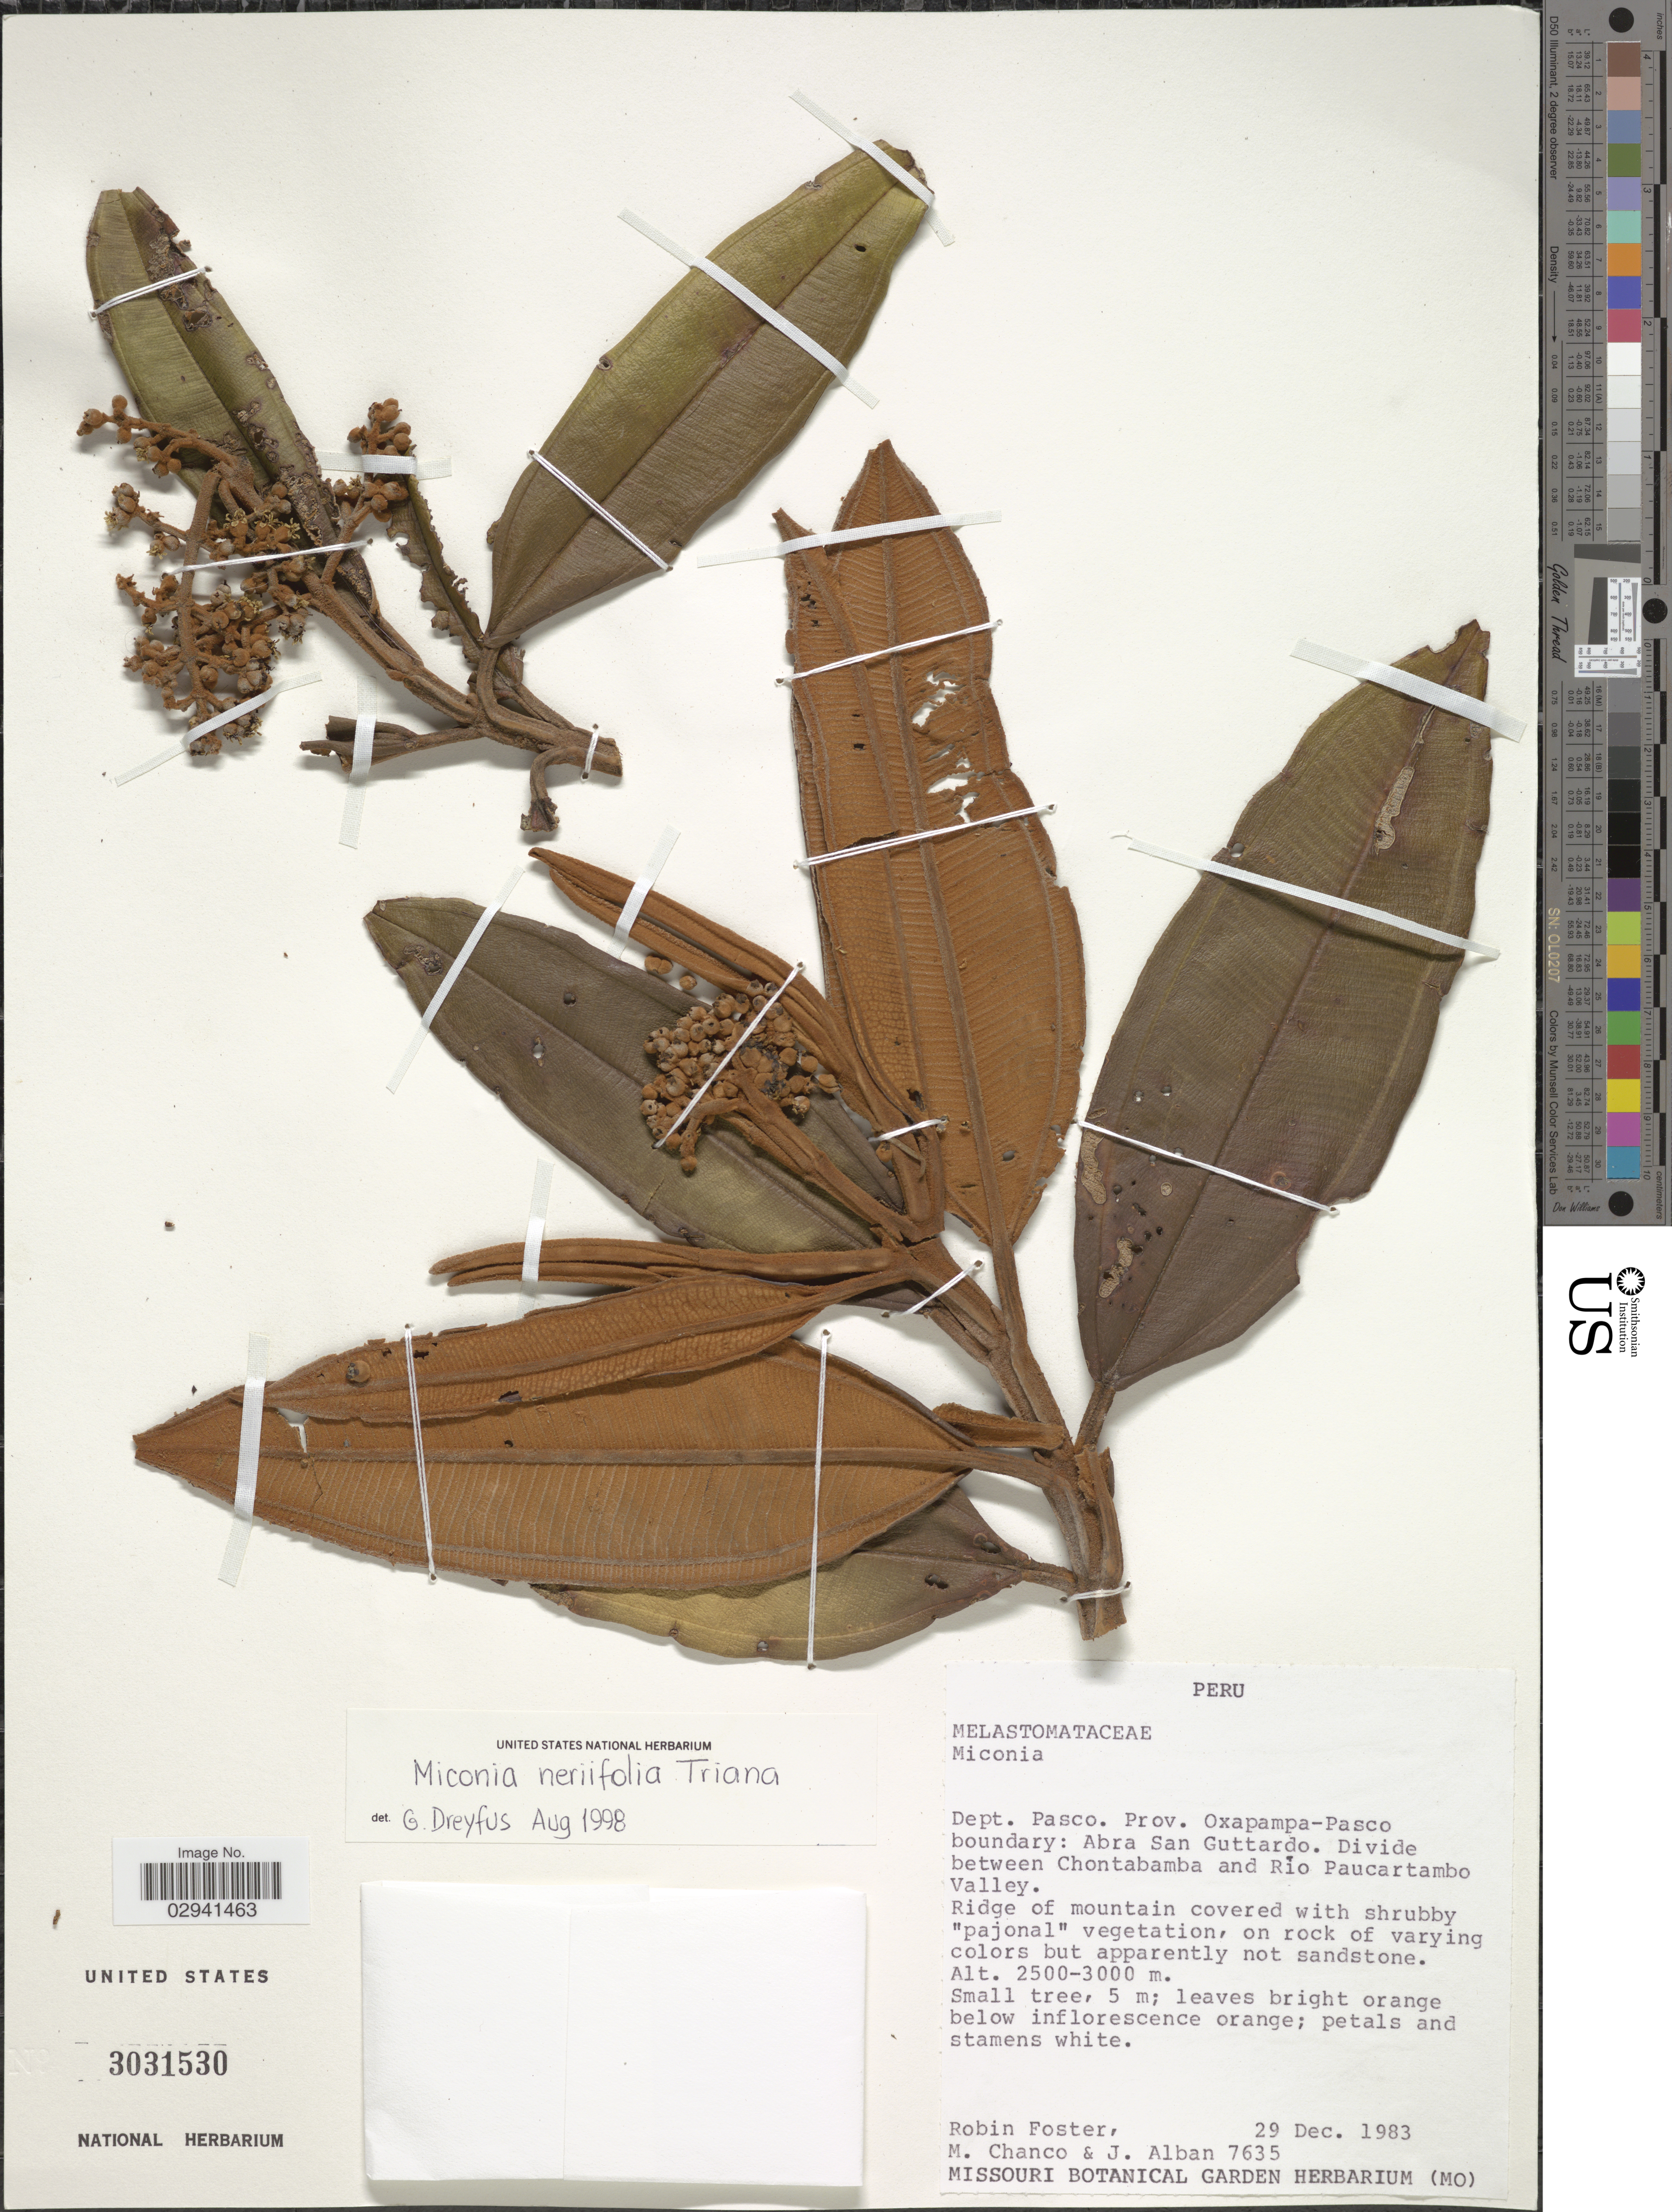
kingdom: Plantae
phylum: Tracheophyta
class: Magnoliopsida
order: Myrtales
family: Melastomataceae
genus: Miconia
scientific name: Miconia neriifolia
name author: Triana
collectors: R. B. Foster, M. Chanco & J. Alban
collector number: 7635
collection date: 1983-12-29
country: Peru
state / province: Pasco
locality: Dept. Pasco, Prov. Oxapampa-Pasco boundary, Abra San Guttardo, Divide between Chontabamba and Río Paucartambo Valley.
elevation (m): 2500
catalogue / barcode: US 3031530